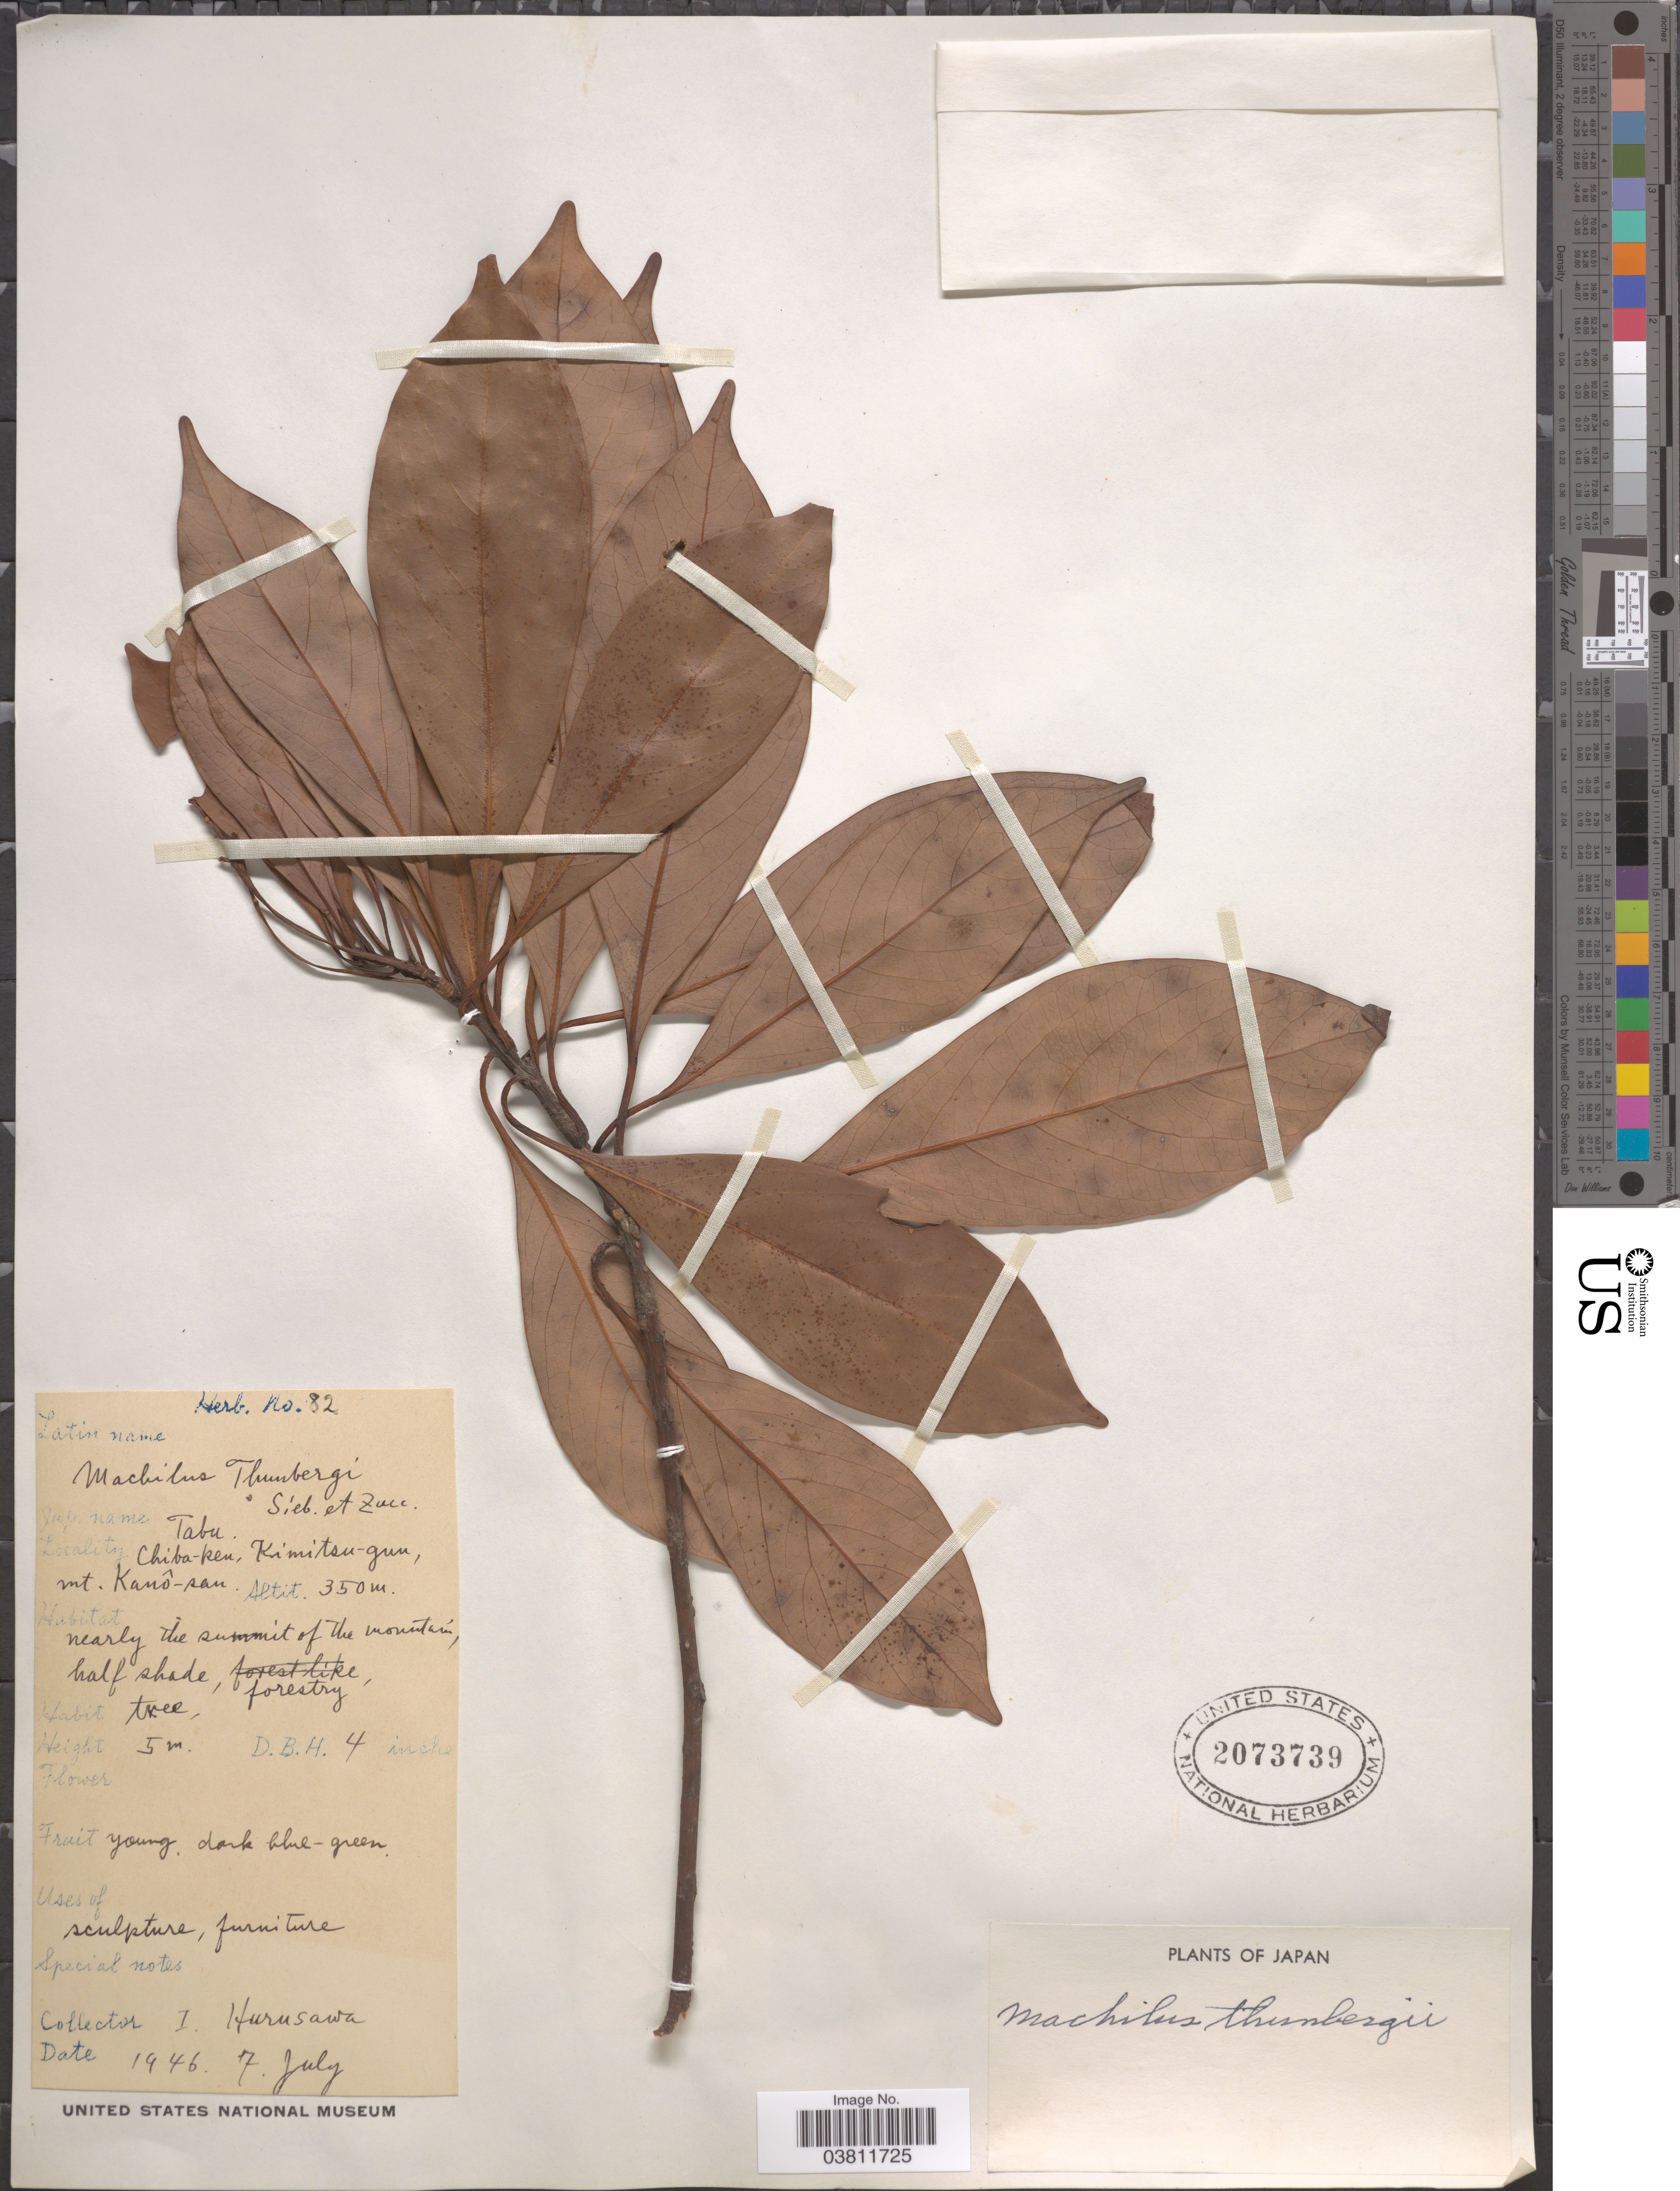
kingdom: Plantae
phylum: Tracheophyta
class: Magnoliopsida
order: Laurales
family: Lauraceae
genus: Machilus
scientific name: Machilus thunbergii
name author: Siebold & Zucc.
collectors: I. Hurusawa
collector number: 82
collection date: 1946-07-07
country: Japan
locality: Chiba-ken, Kimitsu-gun, Mt. Kanô-san.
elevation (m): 350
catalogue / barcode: US 2073739